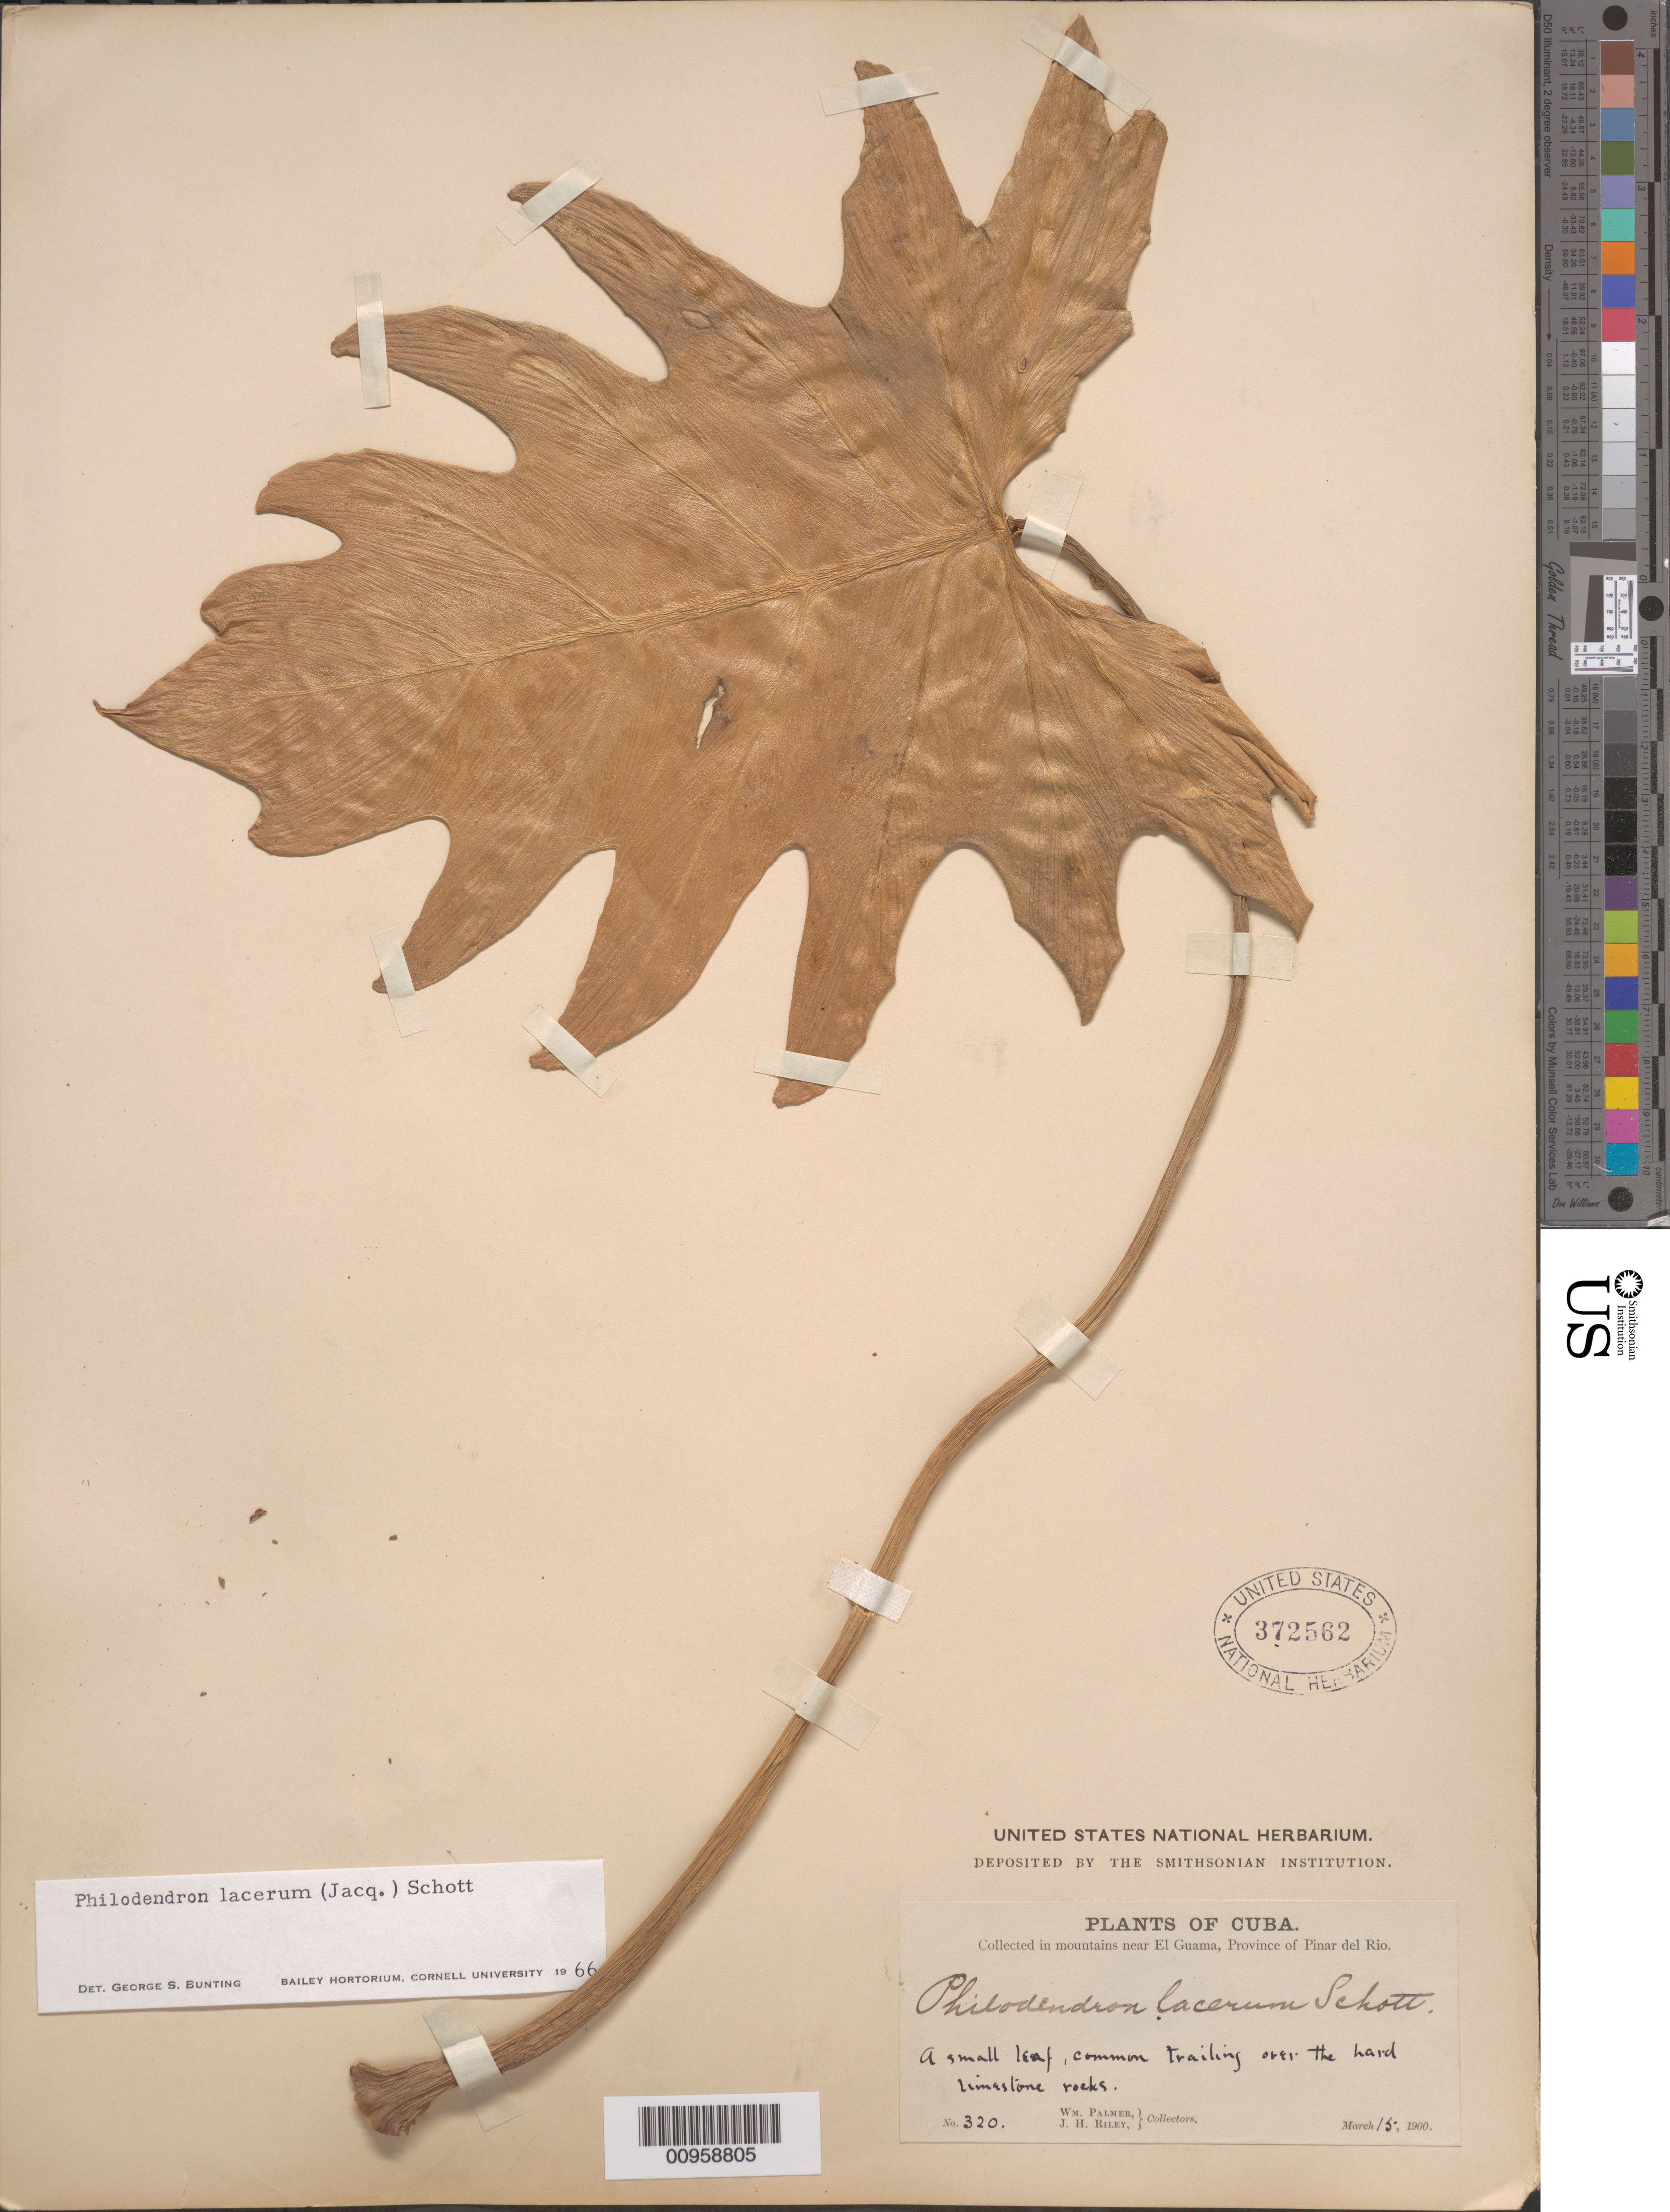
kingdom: Plantae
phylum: Tracheophyta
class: Liliopsida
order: Alismatales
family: Araceae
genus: Philodendron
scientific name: Philodendron lacerum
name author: (Jacq.) Schott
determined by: Bunting, G. S.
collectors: W. Palmer & J. H. Riley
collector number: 320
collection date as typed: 15 Mar 1900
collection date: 1900-03-15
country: Cuba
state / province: Pinar del Rio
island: Cuba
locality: In mountains near El Guama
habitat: Trailing over the hard limestone rocks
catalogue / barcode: US 372562